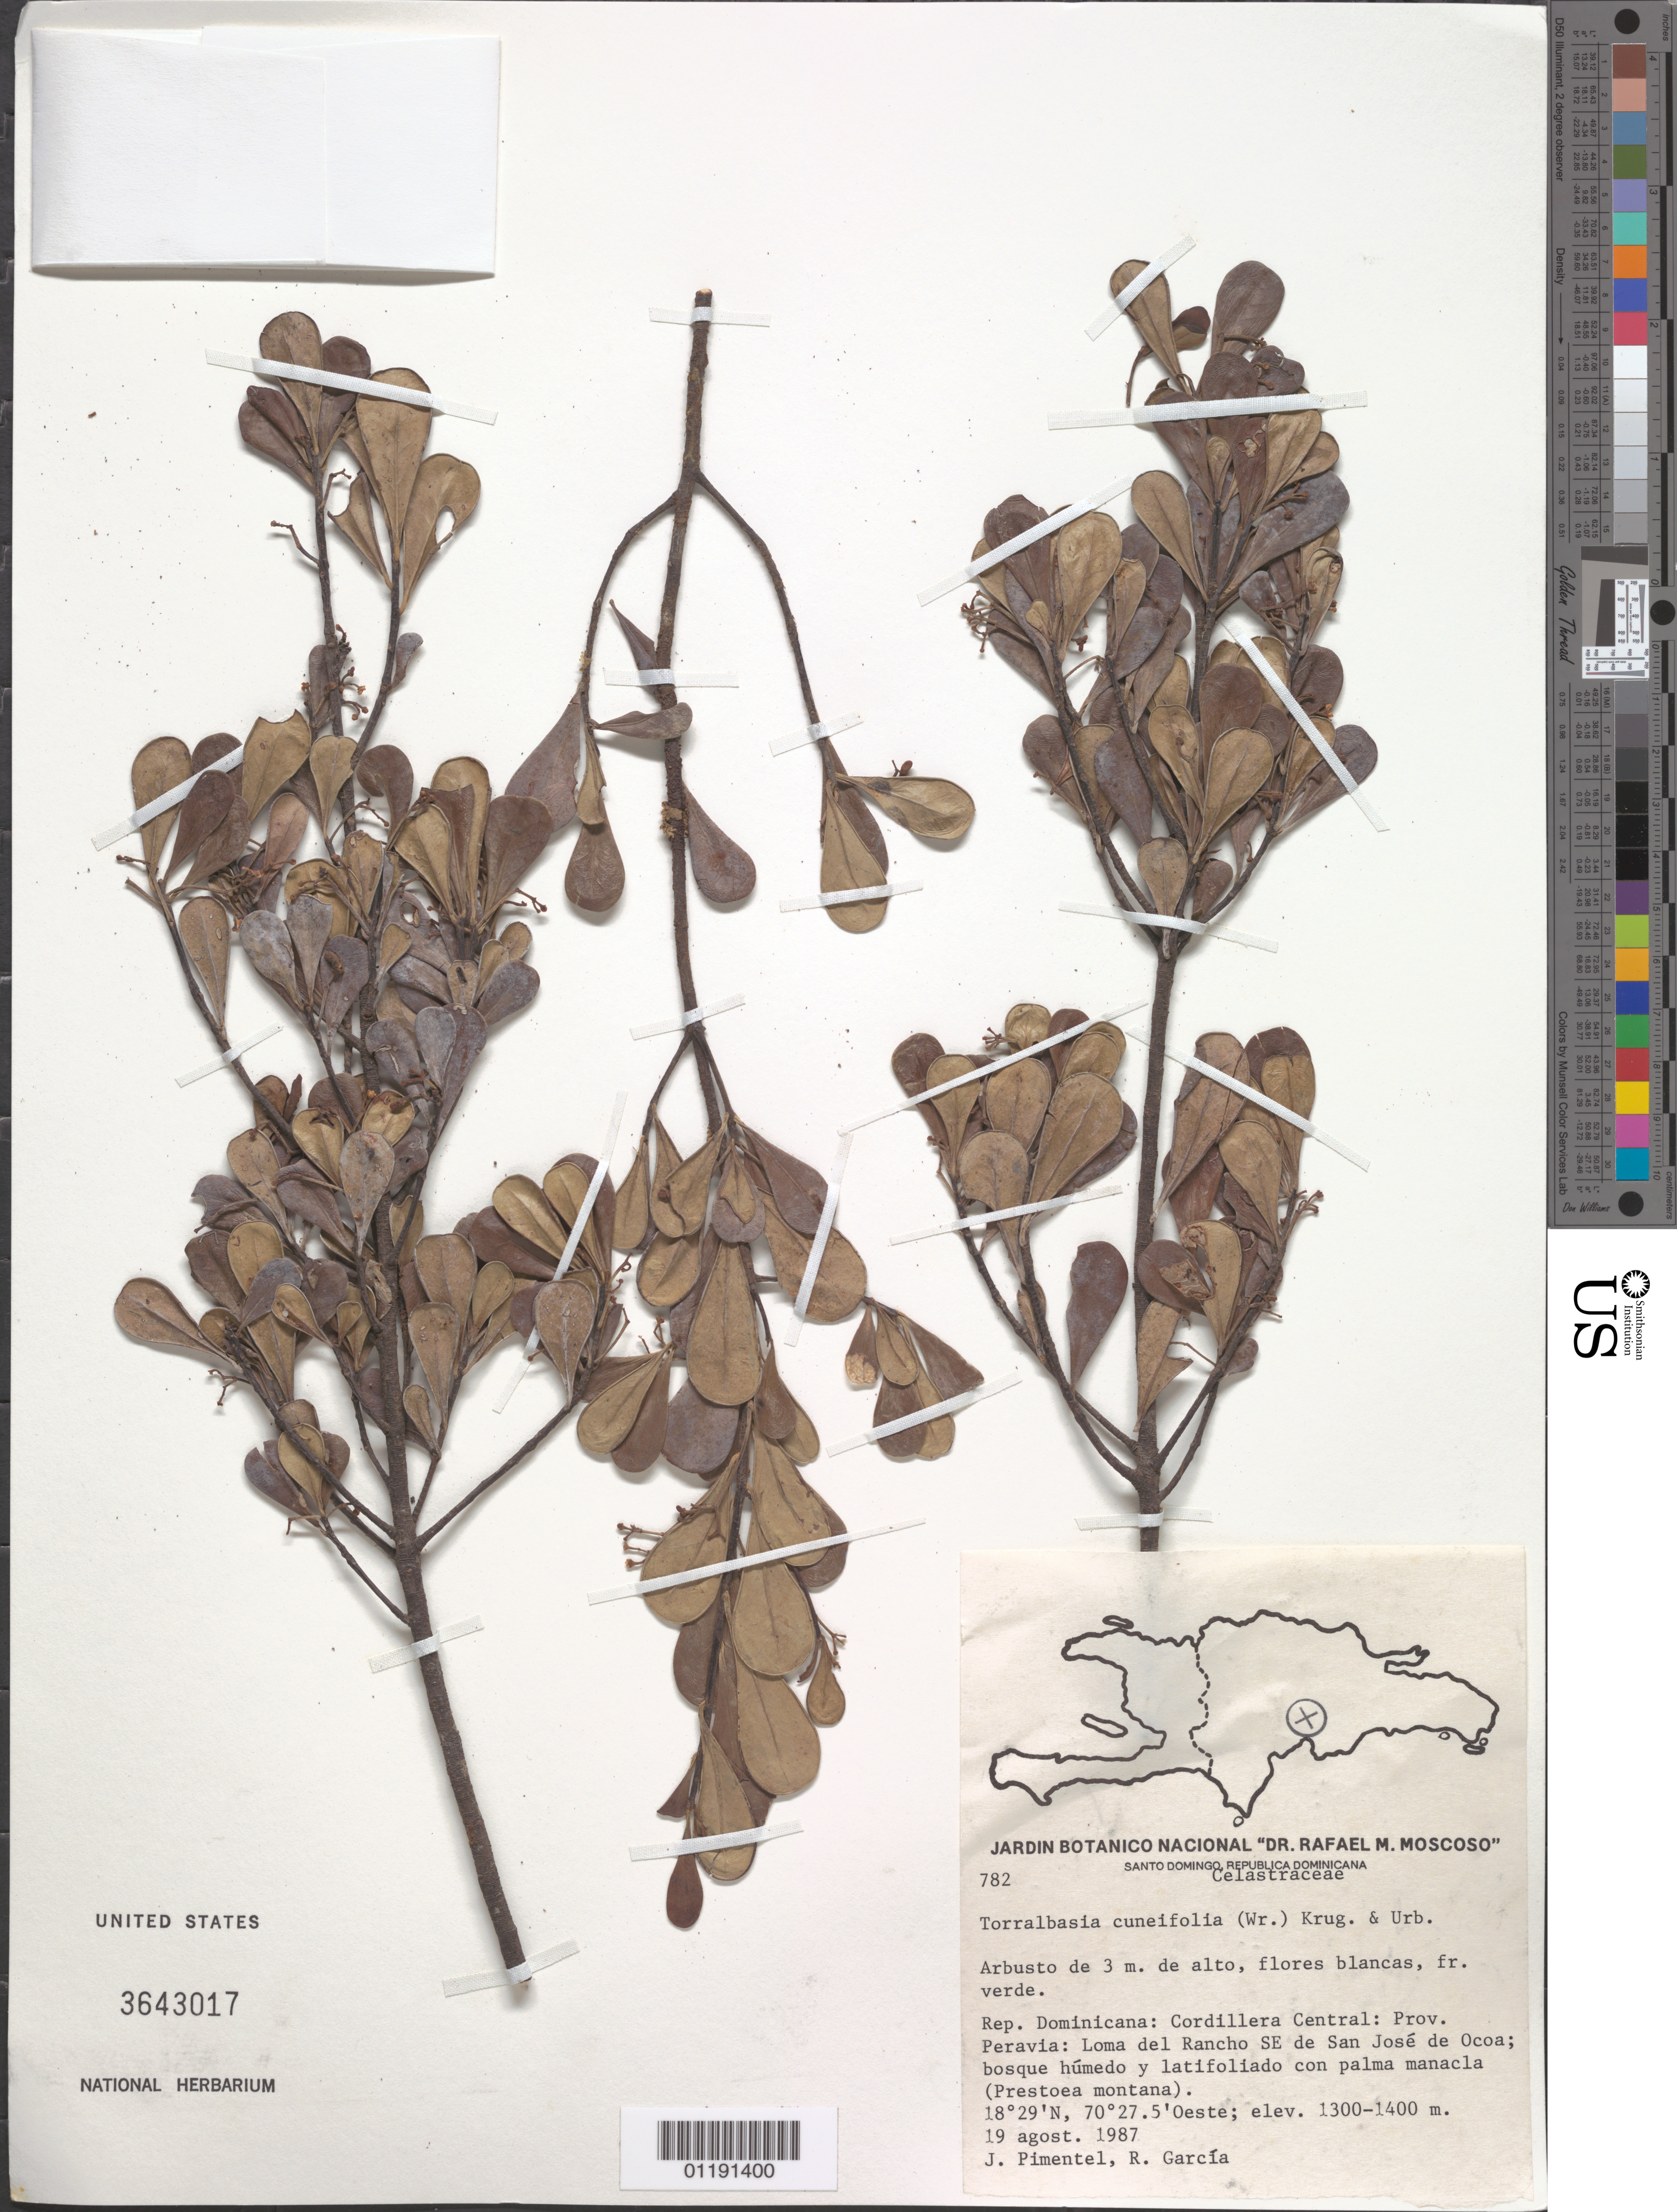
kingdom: Plantae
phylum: Tracheophyta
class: Magnoliopsida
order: Celastrales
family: Celastraceae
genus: Torralbasia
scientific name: Torralbasia cuneifolia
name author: (C. Wright ex Griseb.) Krug & Urb.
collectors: J. Pimentel & R. G. García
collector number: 782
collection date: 1987-08-19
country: Dominican Republic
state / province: Peravia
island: Hispaniola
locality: Cordillera Central: Loma del Rancho SE of San José de Ocoa.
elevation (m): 1300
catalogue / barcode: US 3643017